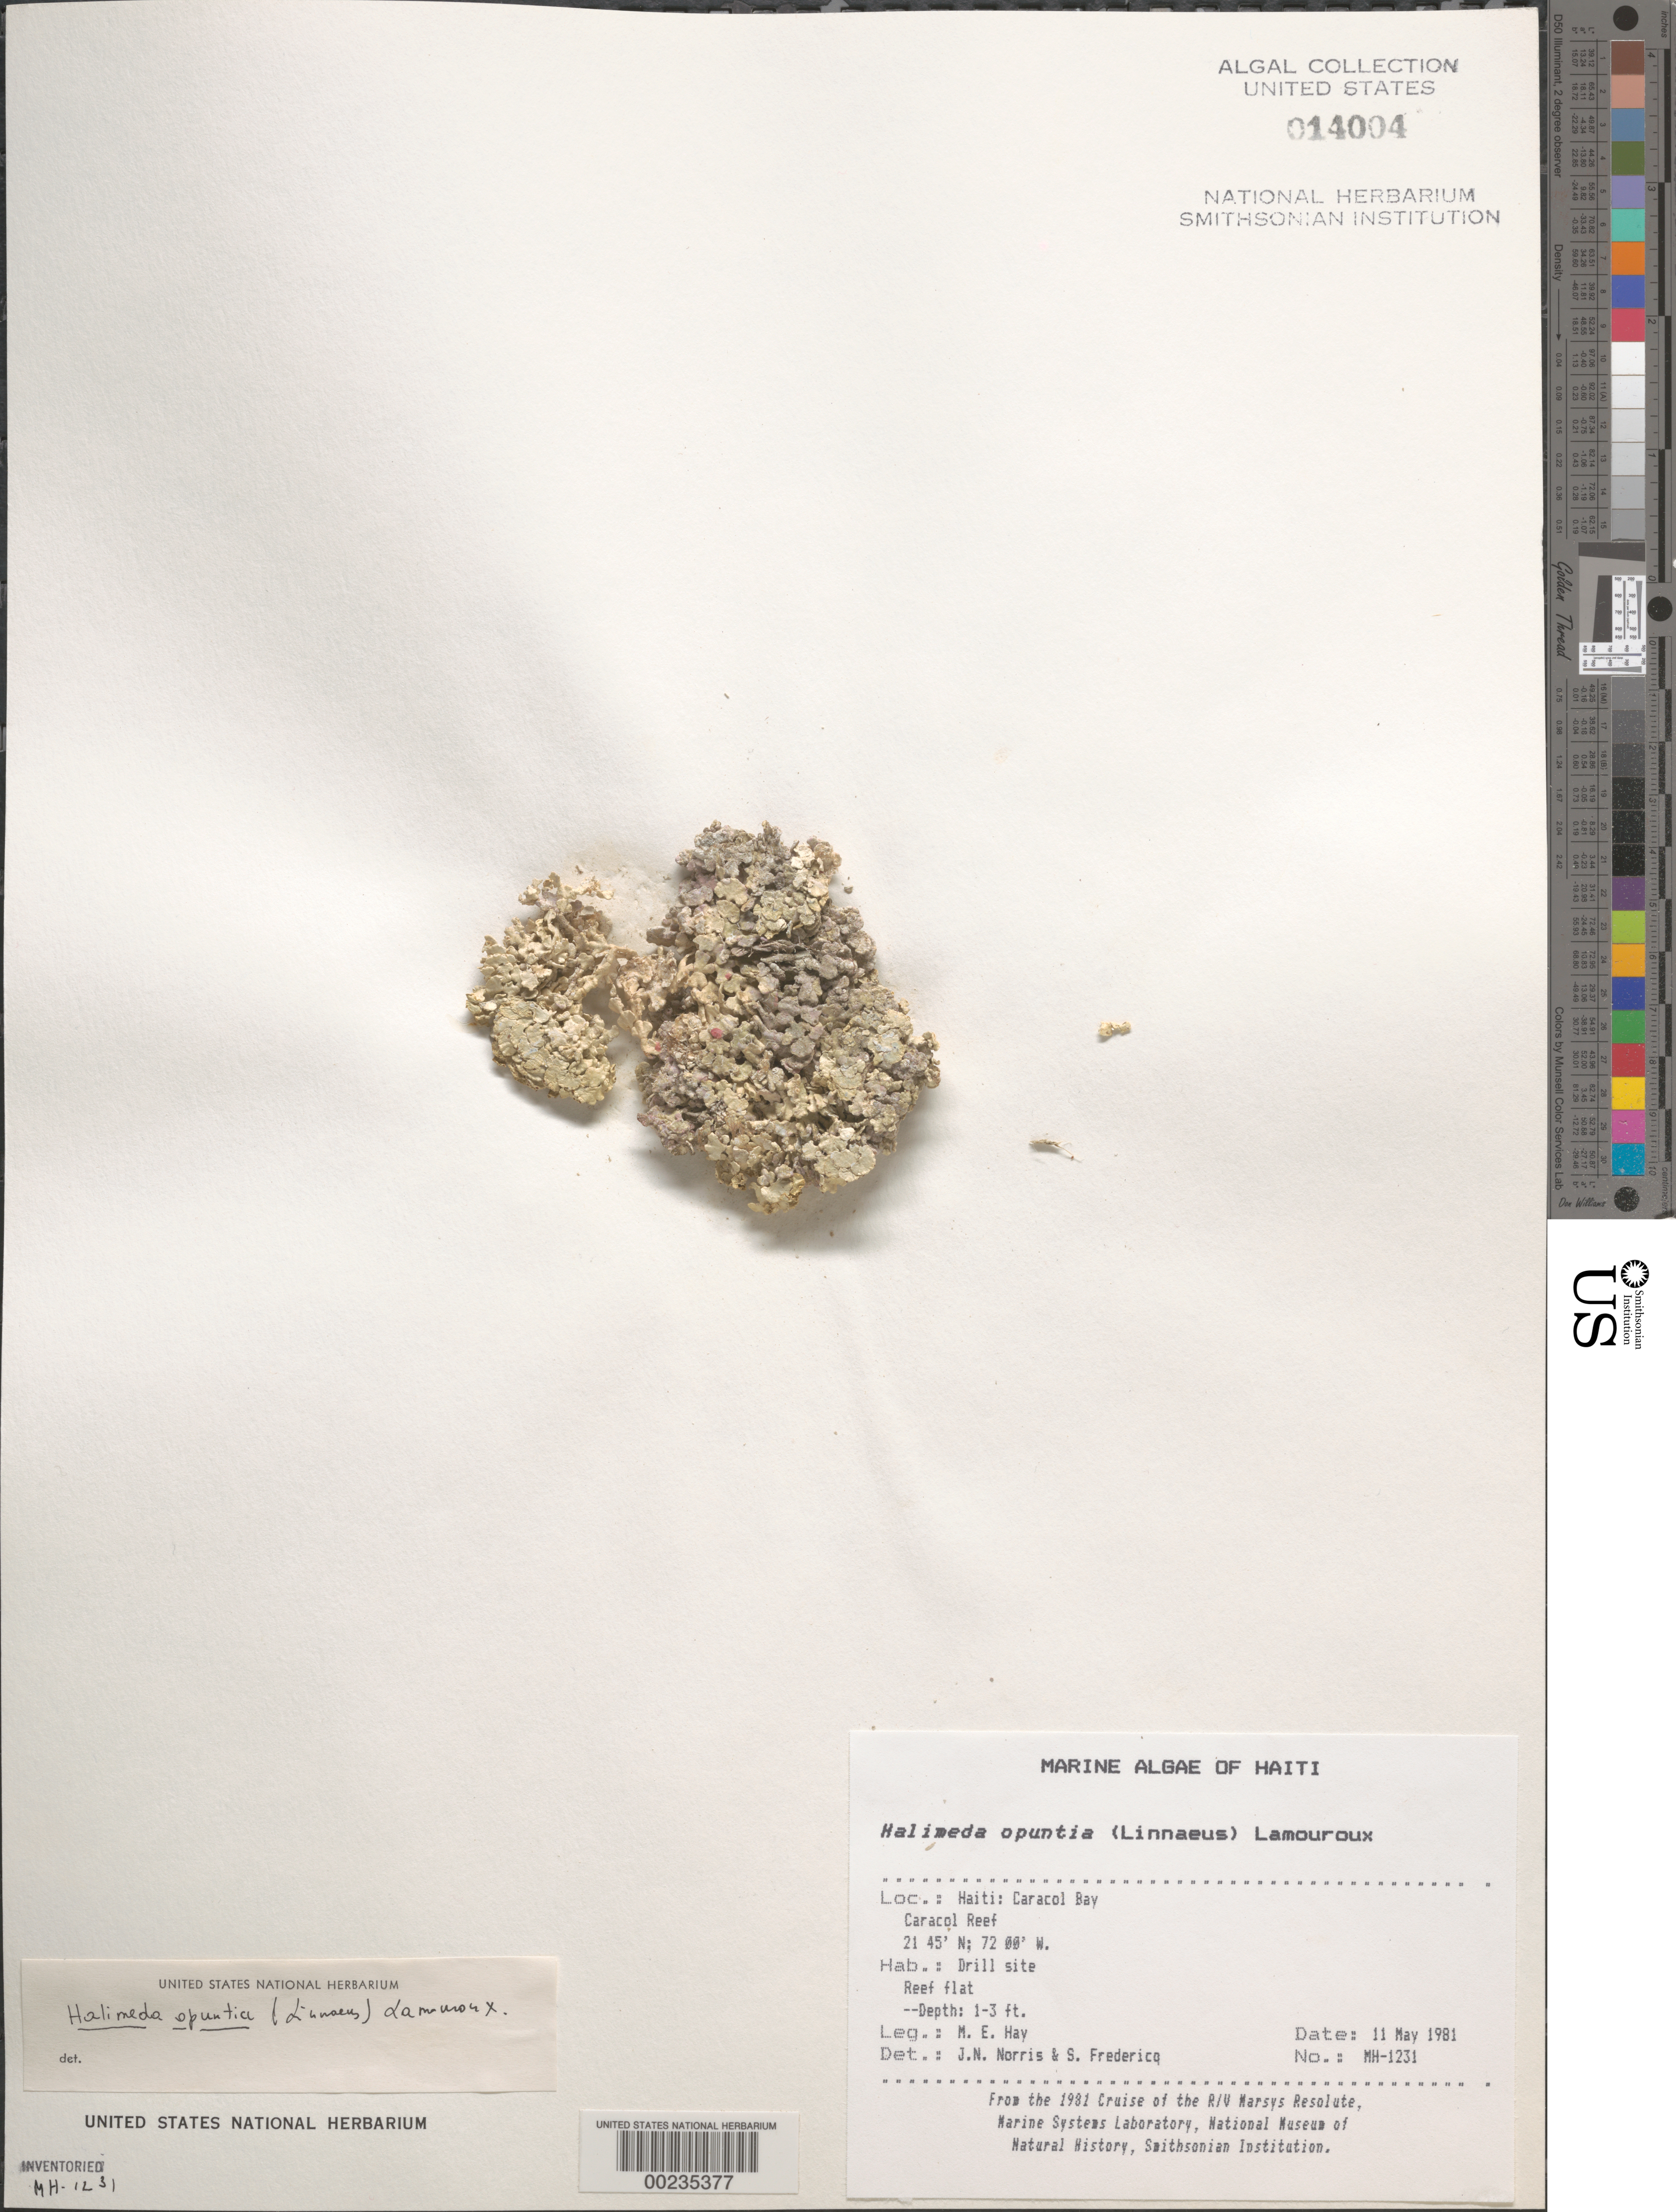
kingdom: Plantae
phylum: Chlorophyta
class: Ulvophyceae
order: Bryopsidales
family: Halimedaceae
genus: Halimeda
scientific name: Halimeda opuntia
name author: (L.) J.V.Lamouroux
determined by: Norris, J. N.; Fredericq, S.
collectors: M. E. Hay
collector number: MEH-1231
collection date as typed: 11 May 1981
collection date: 1981-05-11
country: Haiti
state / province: Nord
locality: Caracol Reef, Caracol Bay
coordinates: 21 45'N, 72 00'W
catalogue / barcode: US 14004